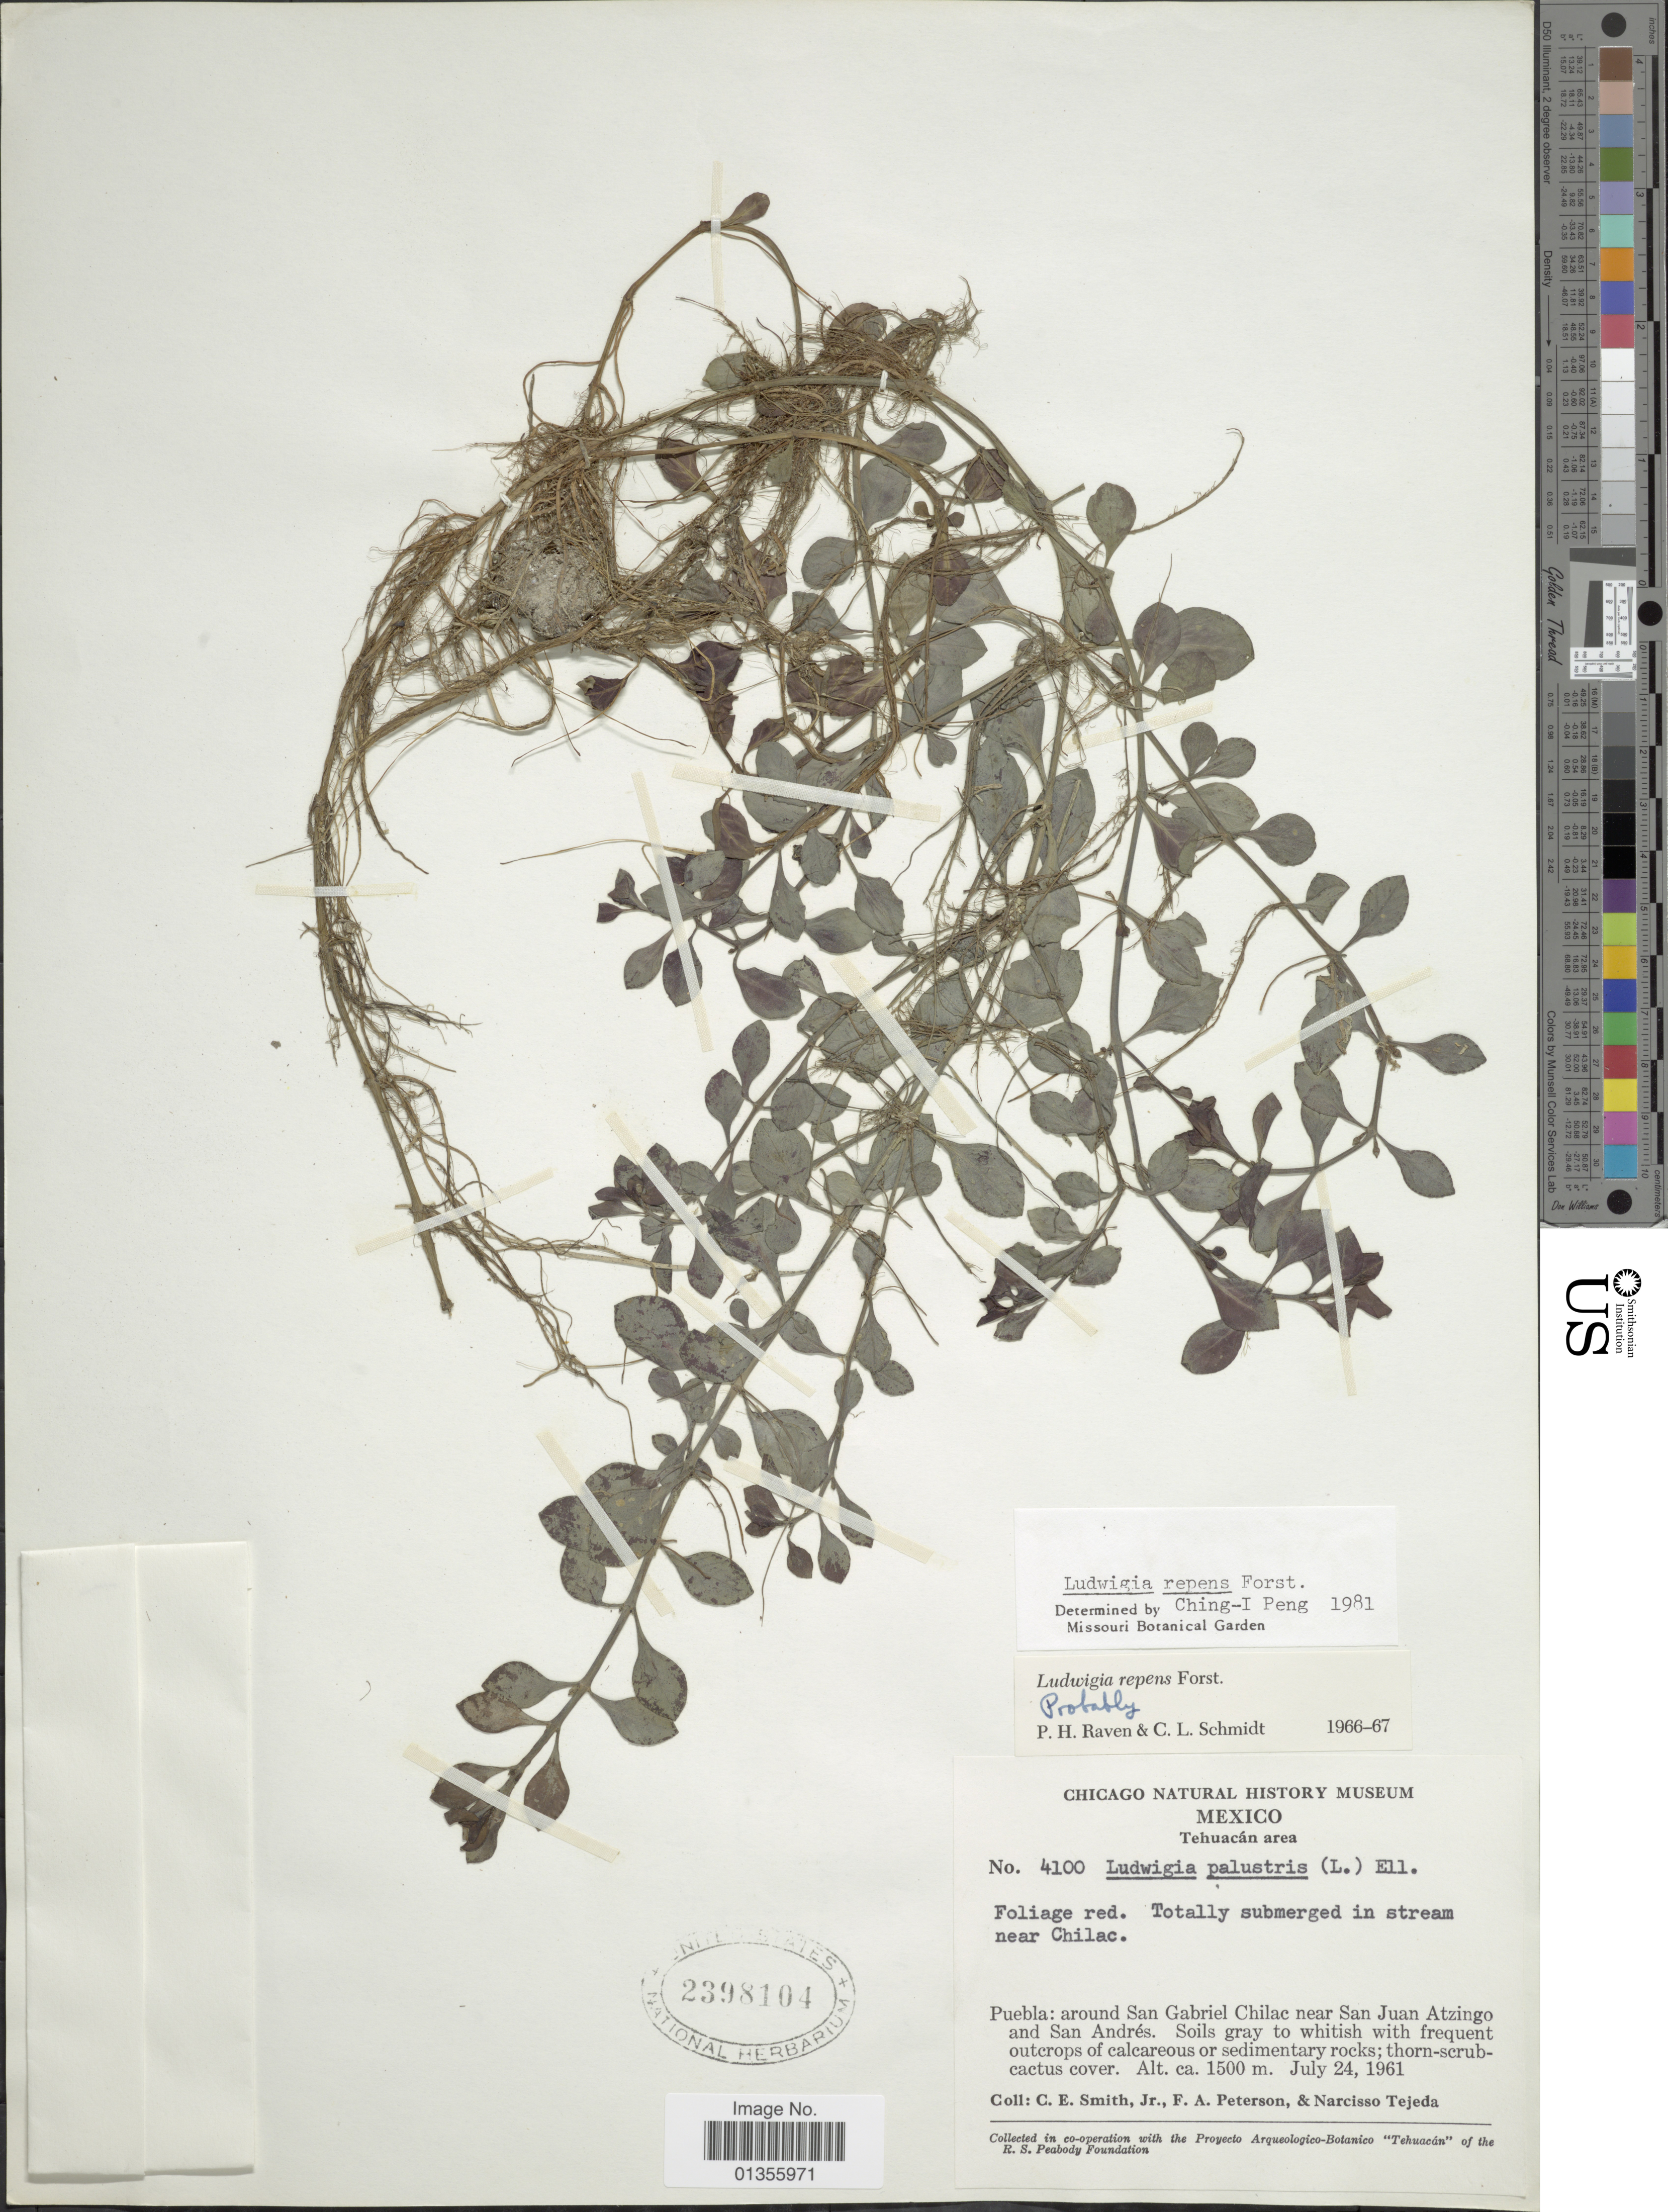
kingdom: Plantae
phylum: Tracheophyta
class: Magnoliopsida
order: Myrtales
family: Onagraceae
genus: Ludwigia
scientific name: Ludwigia repens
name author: J.R. Forst.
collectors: C. E. Smith Jr., F. A. Peterson & N. Tejeda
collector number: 4100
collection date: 1961-07-24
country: Mexico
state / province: Puebla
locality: Tehuacan area. Around San Gabriel Chilac near San Juan Atzingo and San Andrés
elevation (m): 1500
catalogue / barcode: US 2398104